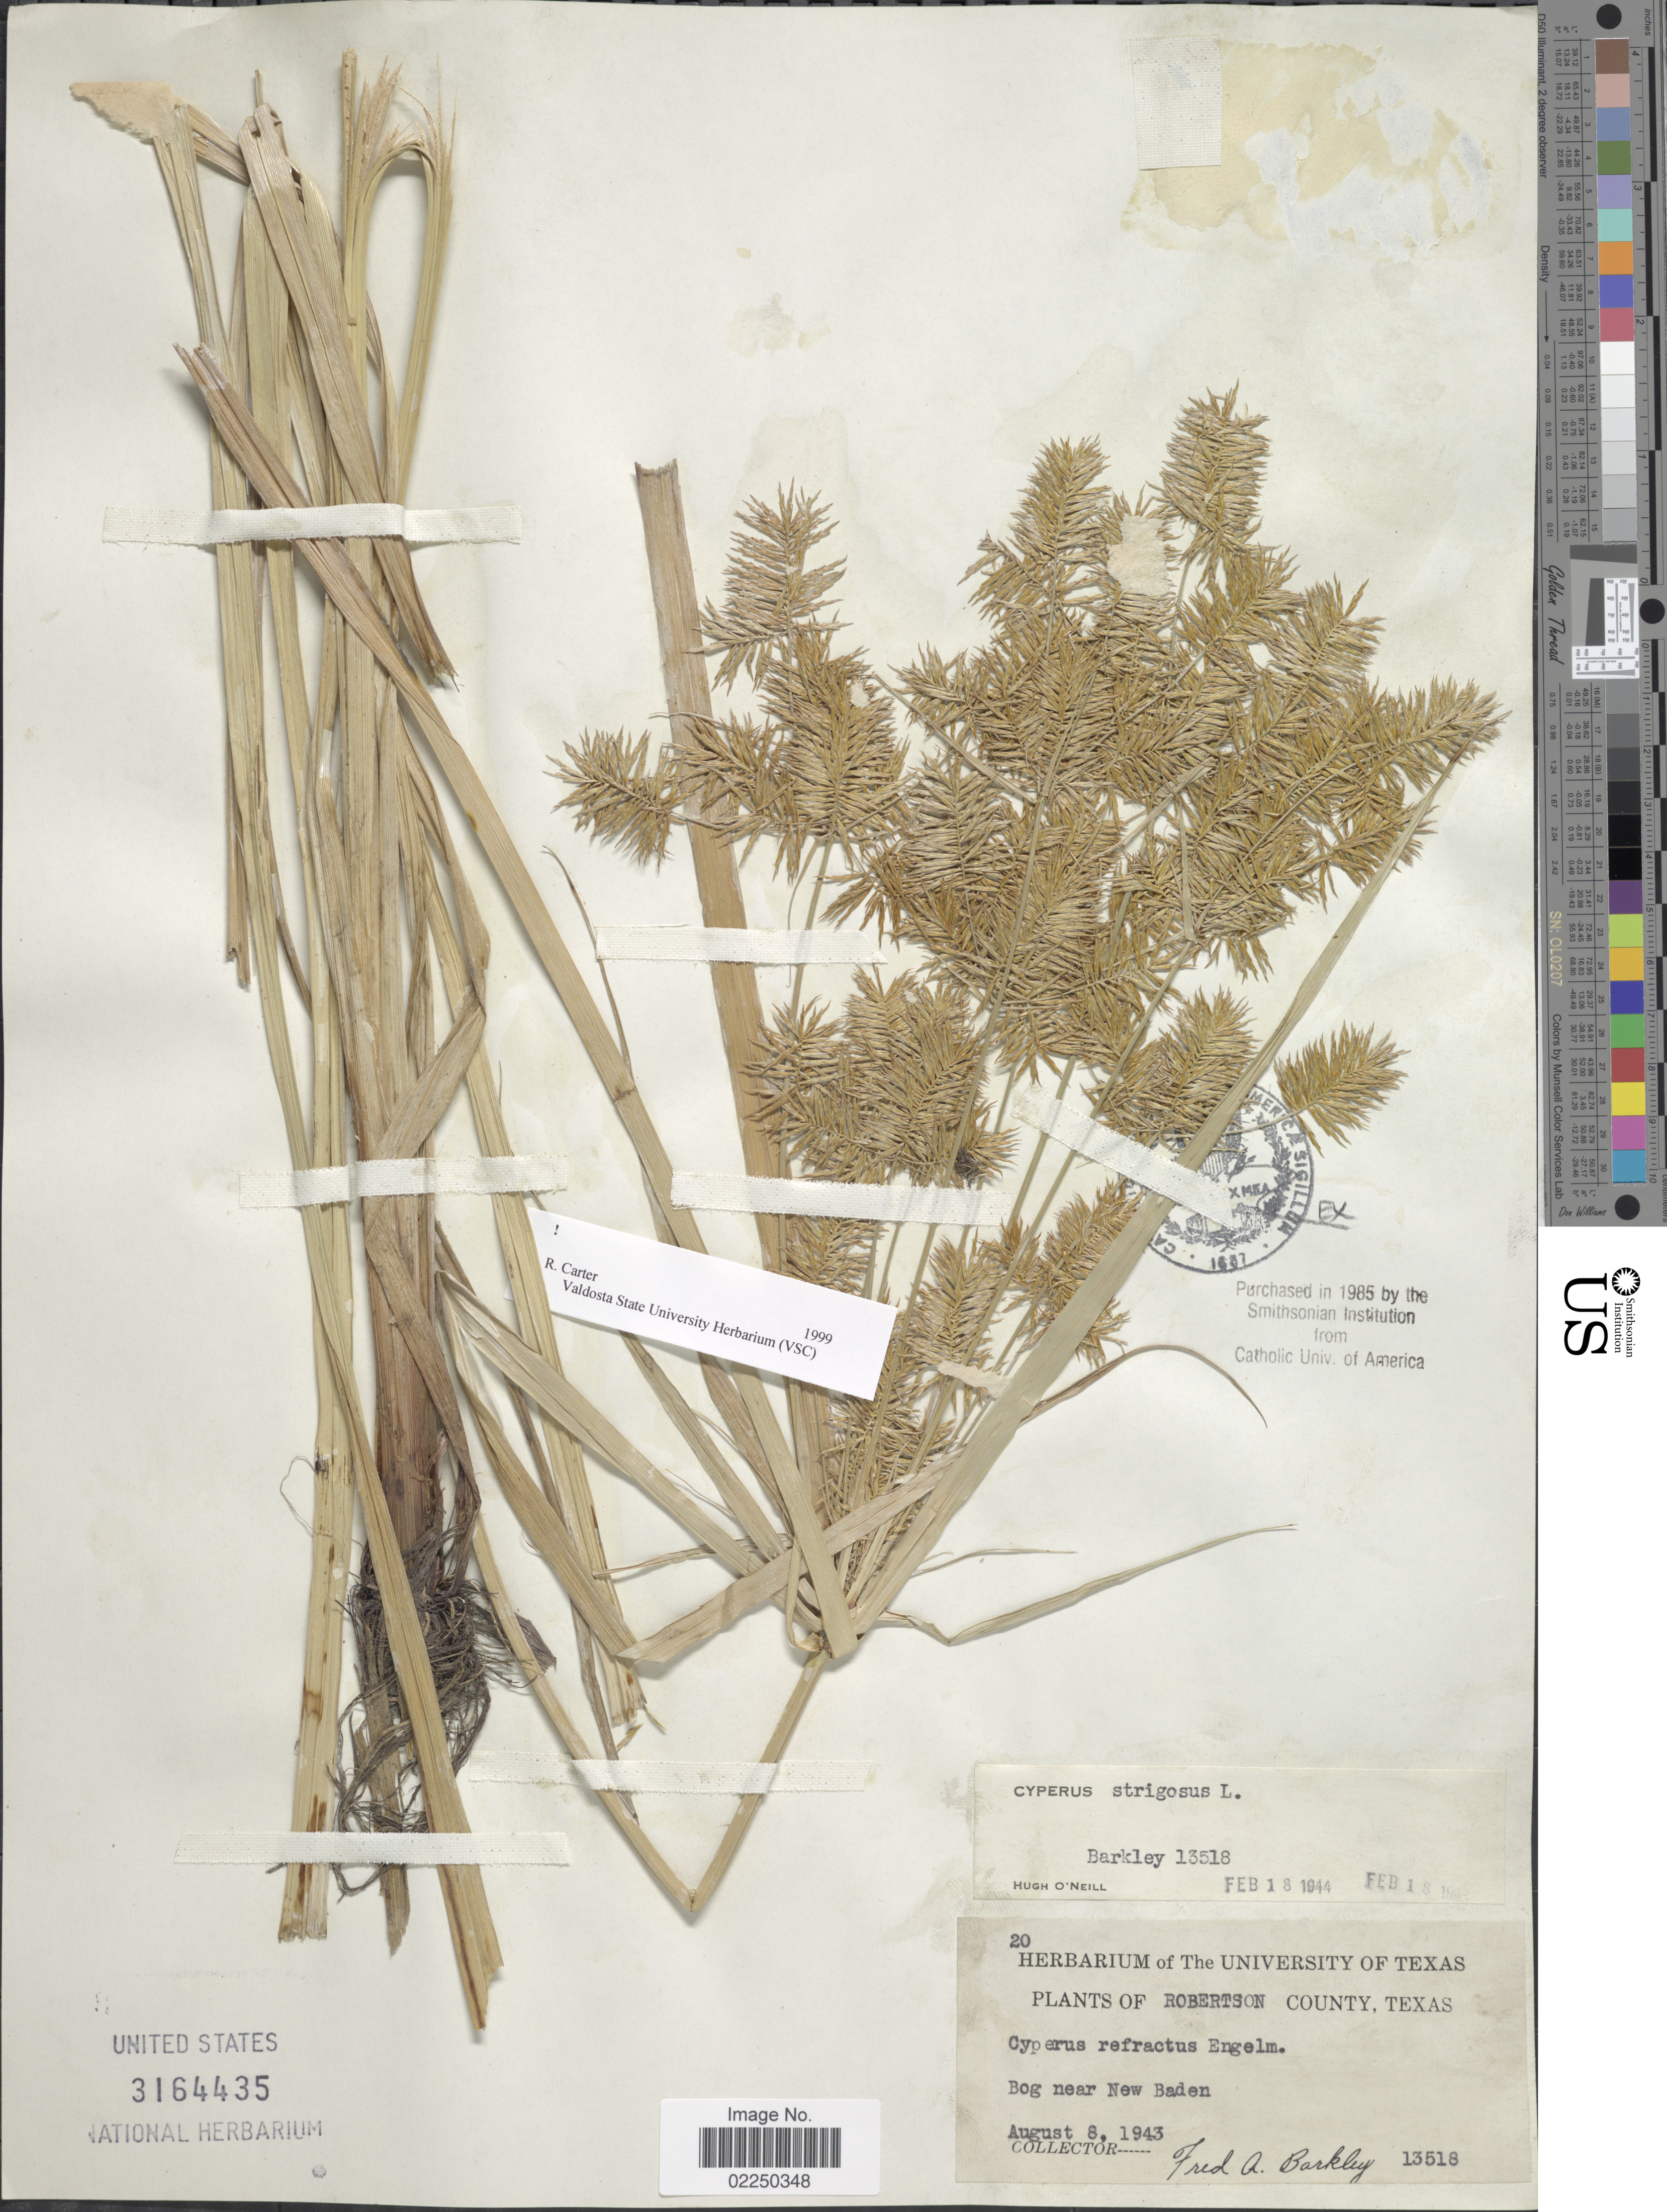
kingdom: Plantae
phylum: Tracheophyta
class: Liliopsida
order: Poales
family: Cyperaceae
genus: Cyperus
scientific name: Cyperus strigosus L.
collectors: F. A. Barkley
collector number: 13518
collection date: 1943-08-08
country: United States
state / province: Texas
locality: Robertson County, bog near New Baden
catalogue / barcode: US 3164435